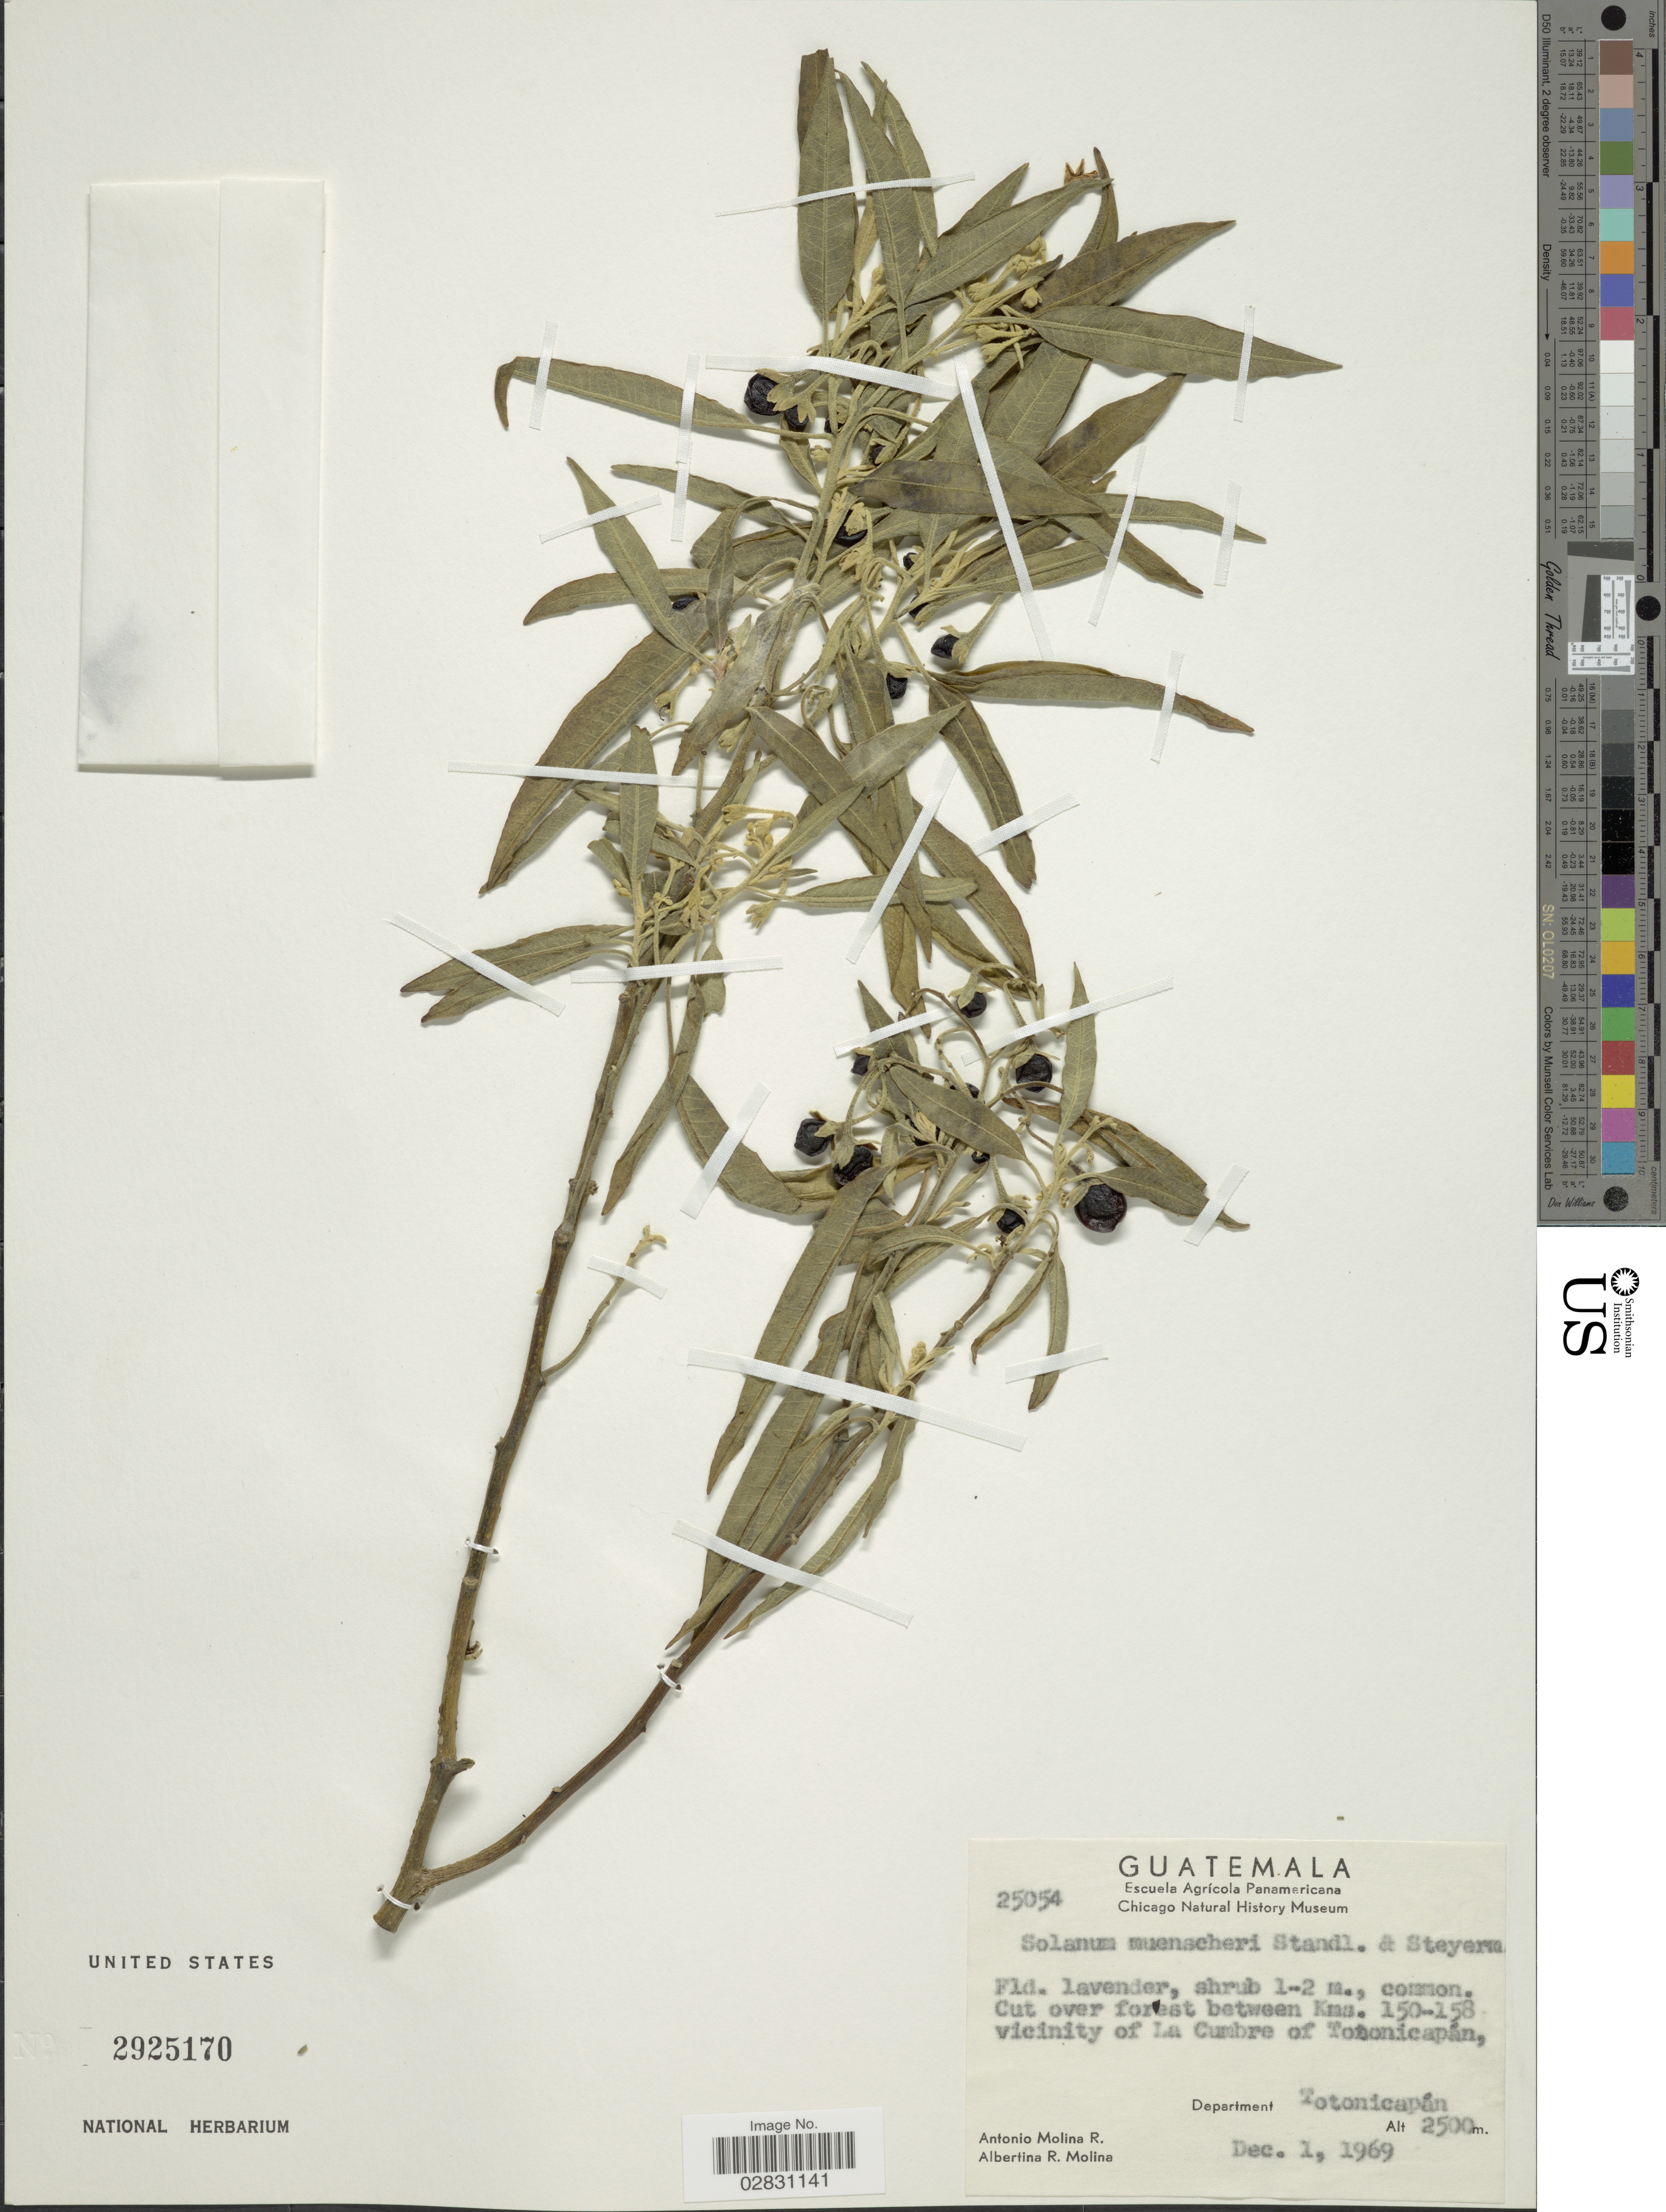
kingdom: Plantae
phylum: Tracheophyta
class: Magnoliopsida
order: Solanales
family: Solanaceae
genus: Solanum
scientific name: Solanum muenscheri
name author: Standl. & Steyerm.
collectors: A. Molina R. & A. R. Molina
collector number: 25054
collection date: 1969-12-01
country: Guatemala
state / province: Totonicapan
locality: Between Kms. 150-158 vicinity of La Cumbre of Totonicapán, Department Totonicapán.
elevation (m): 2500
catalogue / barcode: US 2925170